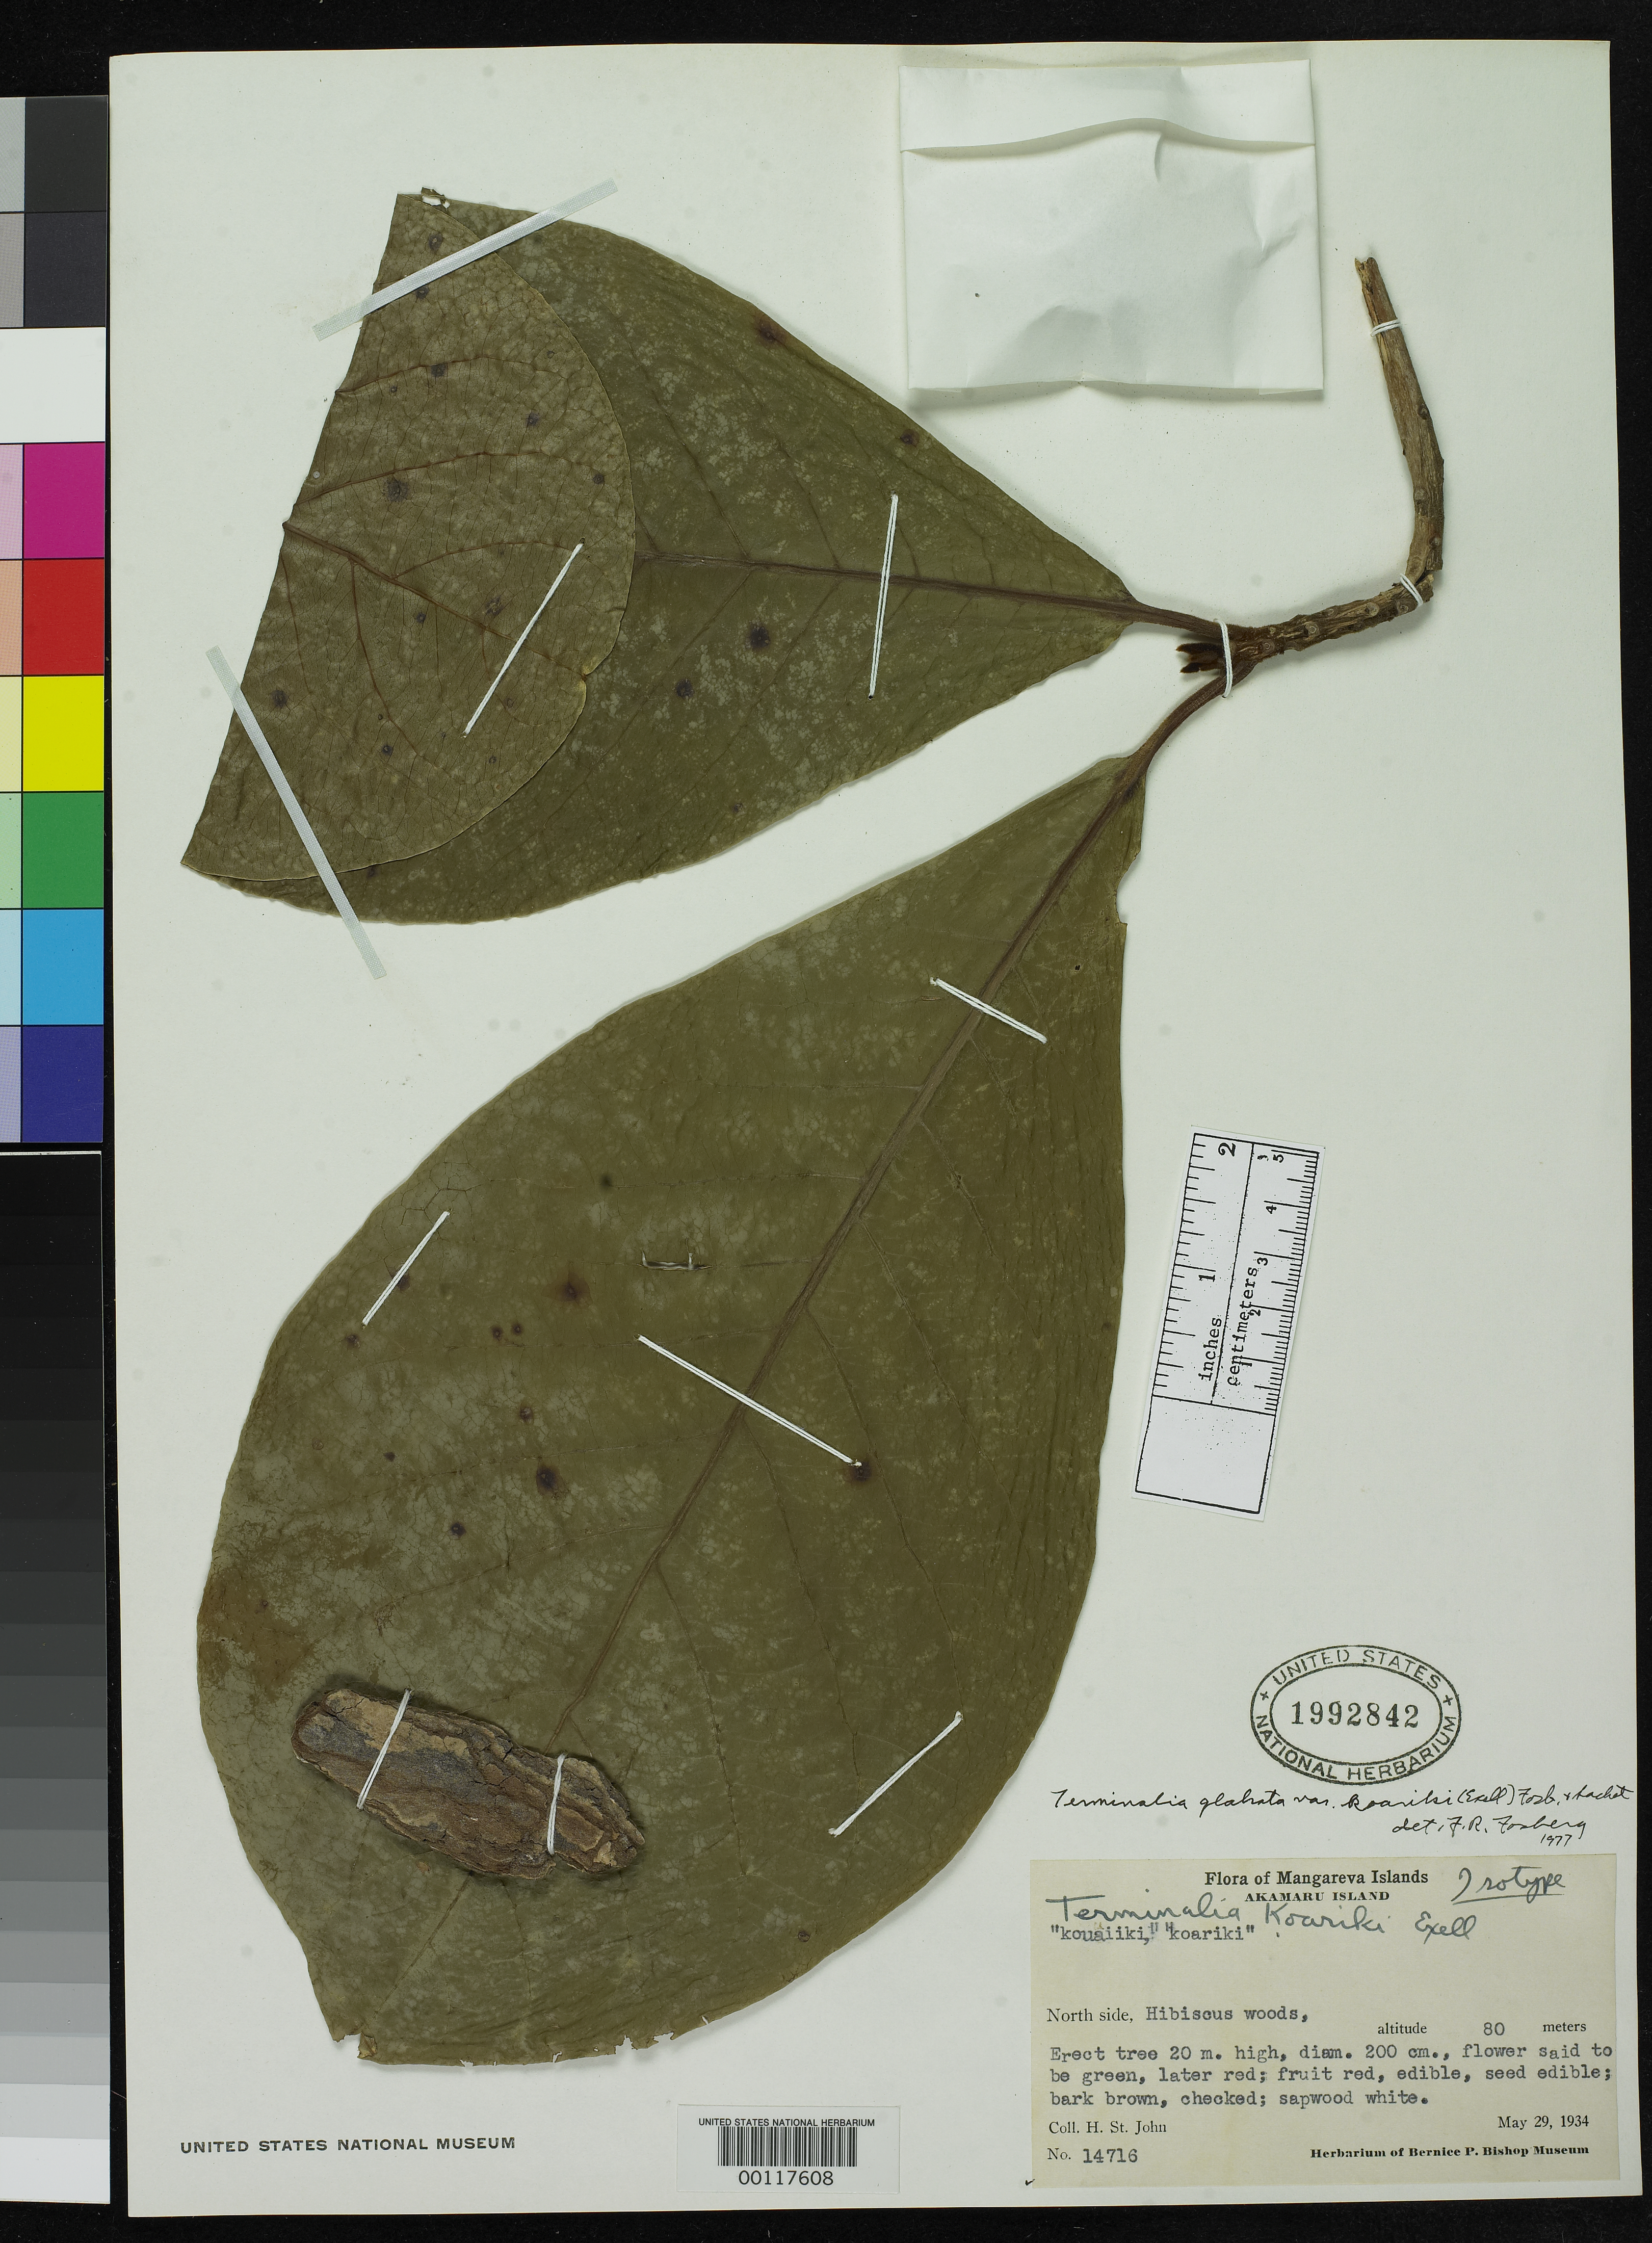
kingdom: Plantae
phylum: Tracheophyta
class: Magnoliopsida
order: Myrtales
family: Combretaceae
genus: Terminalia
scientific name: Terminalia koariki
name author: Exell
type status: Isotype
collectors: H. St. John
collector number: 14716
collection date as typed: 29 May 1934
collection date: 1934-05-29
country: French Polynesia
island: Akamaru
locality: North side of island (Mangareva Islands). [Gambier Is.]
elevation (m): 80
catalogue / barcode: US 1992842